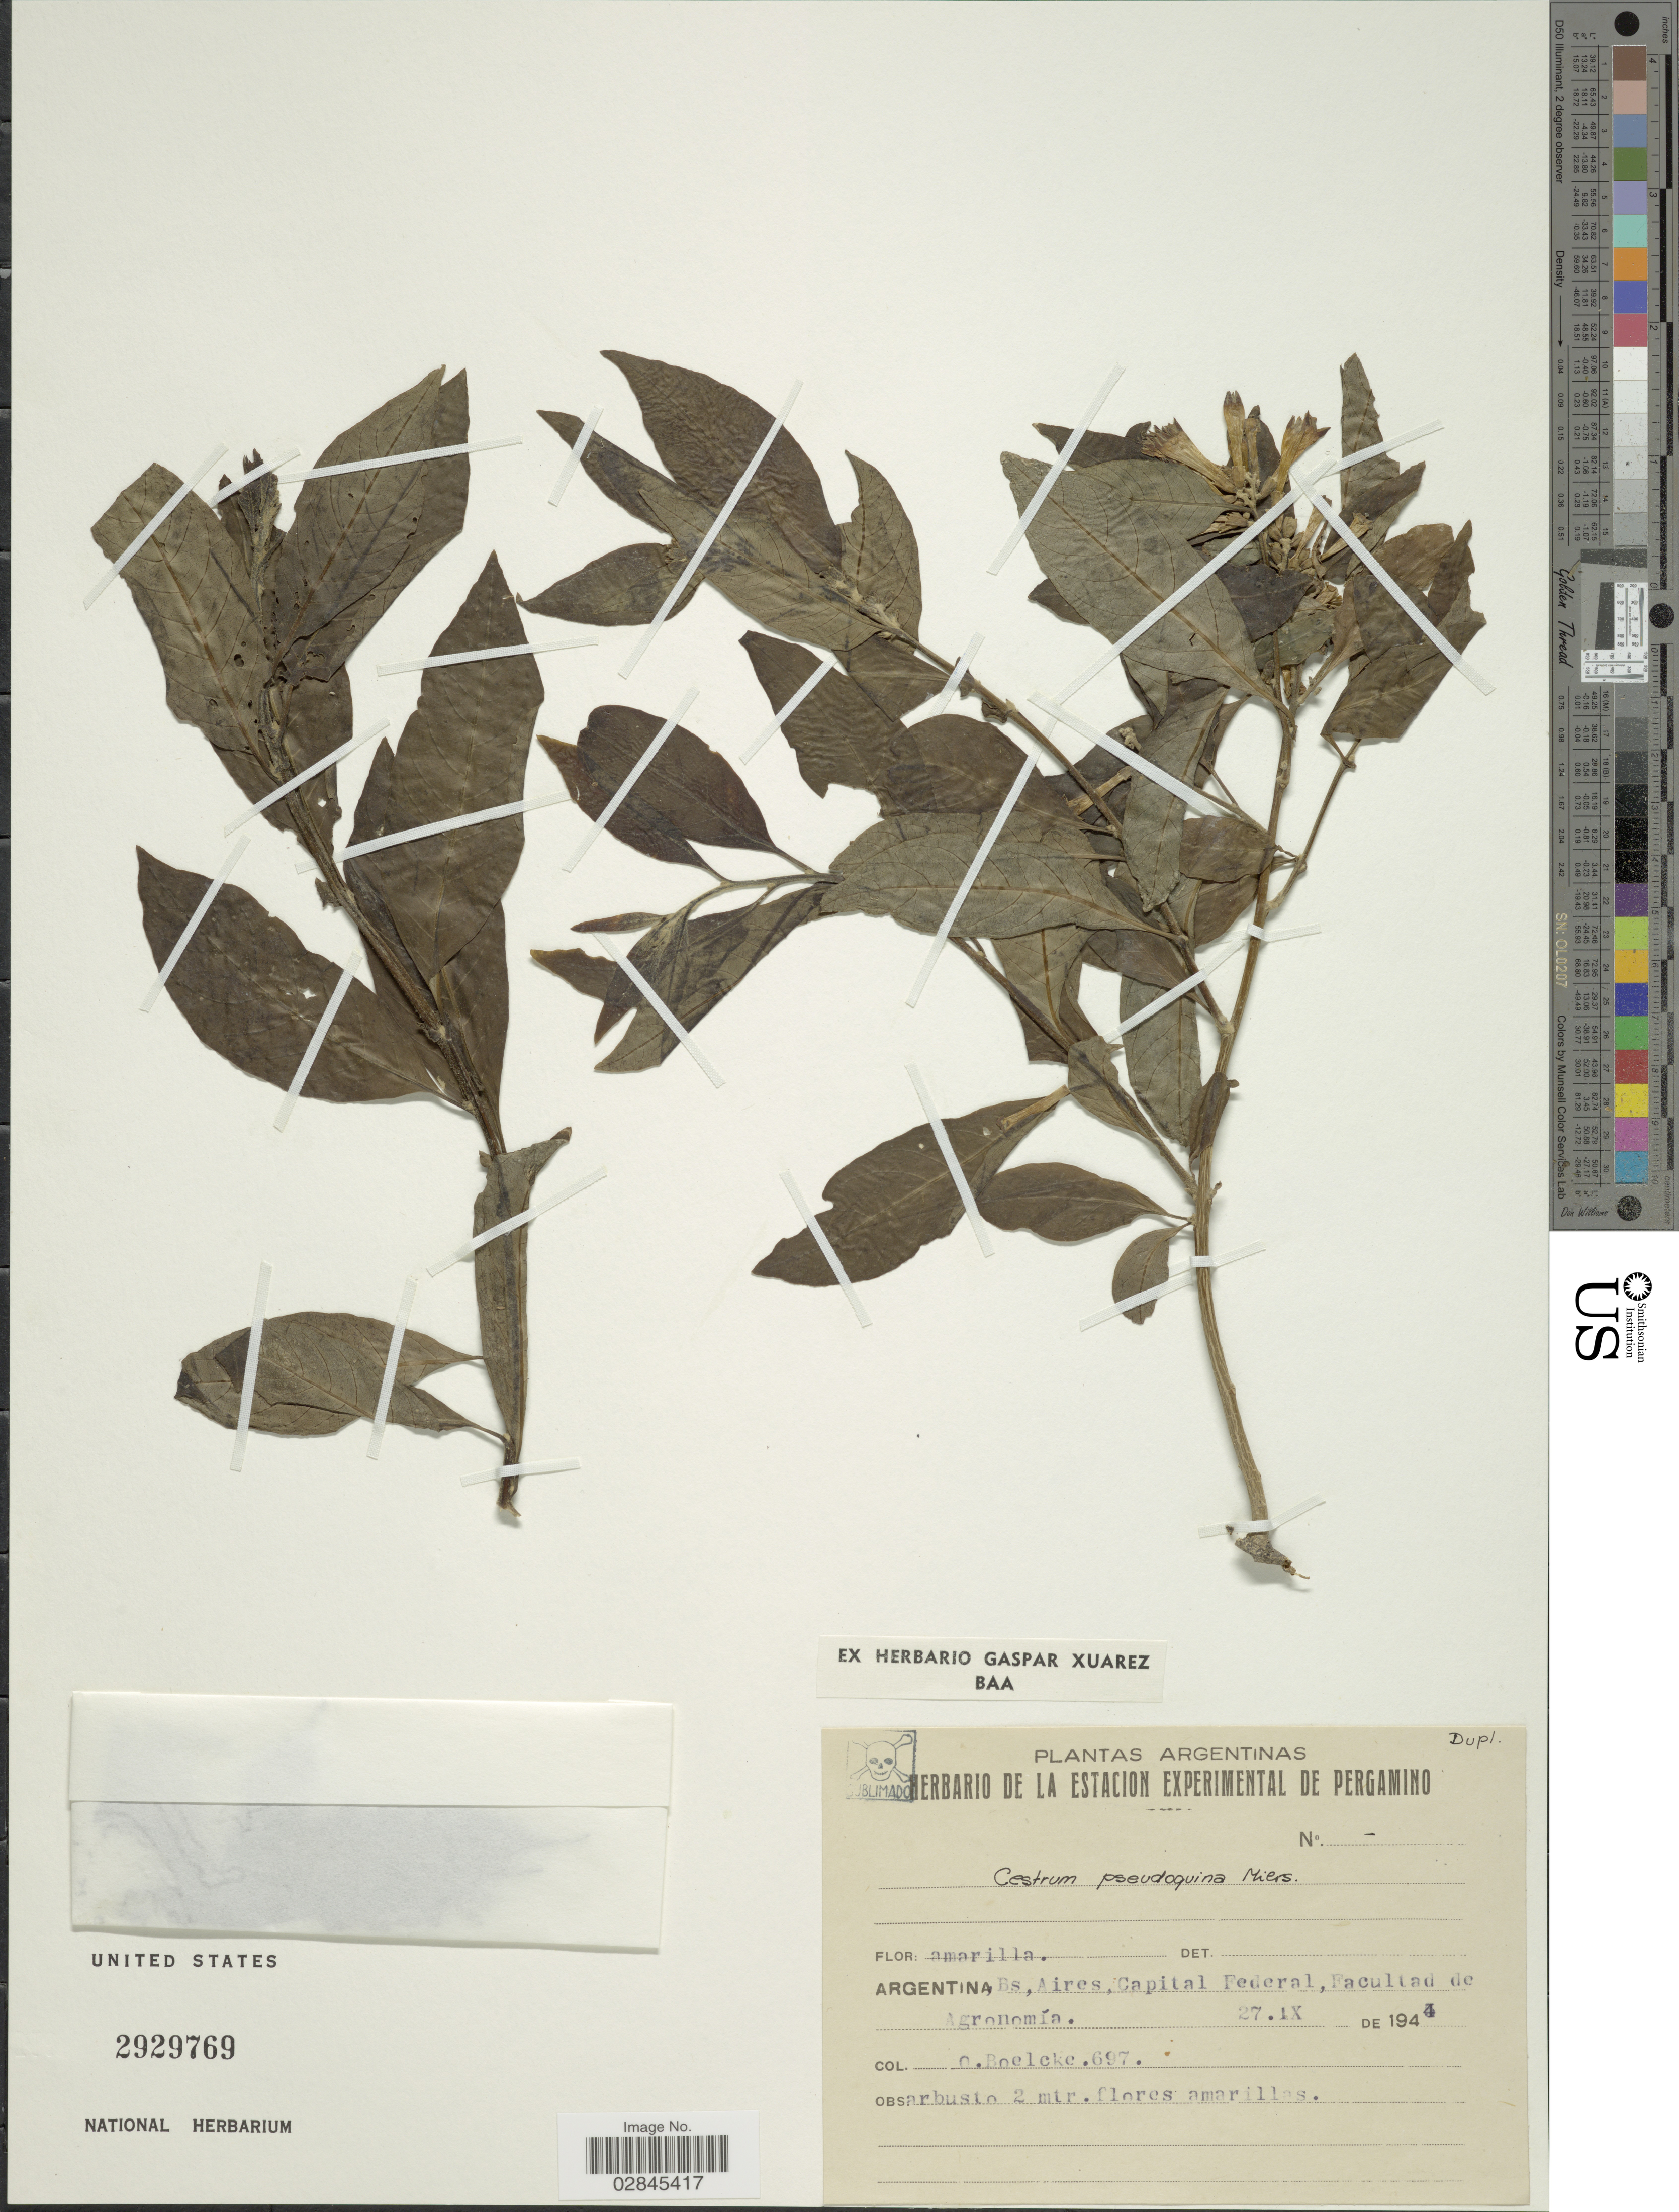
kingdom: Plantae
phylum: Tracheophyta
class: Magnoliopsida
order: Solanales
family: Solanaceae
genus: Cestrum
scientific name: Cestrum euanthes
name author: Schltdl.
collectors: O. Boelcke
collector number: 697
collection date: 1943-09-27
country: Argentina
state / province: Buenos Aires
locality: Capital Federal, Facultad de Agronomía.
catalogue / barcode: US 2929769